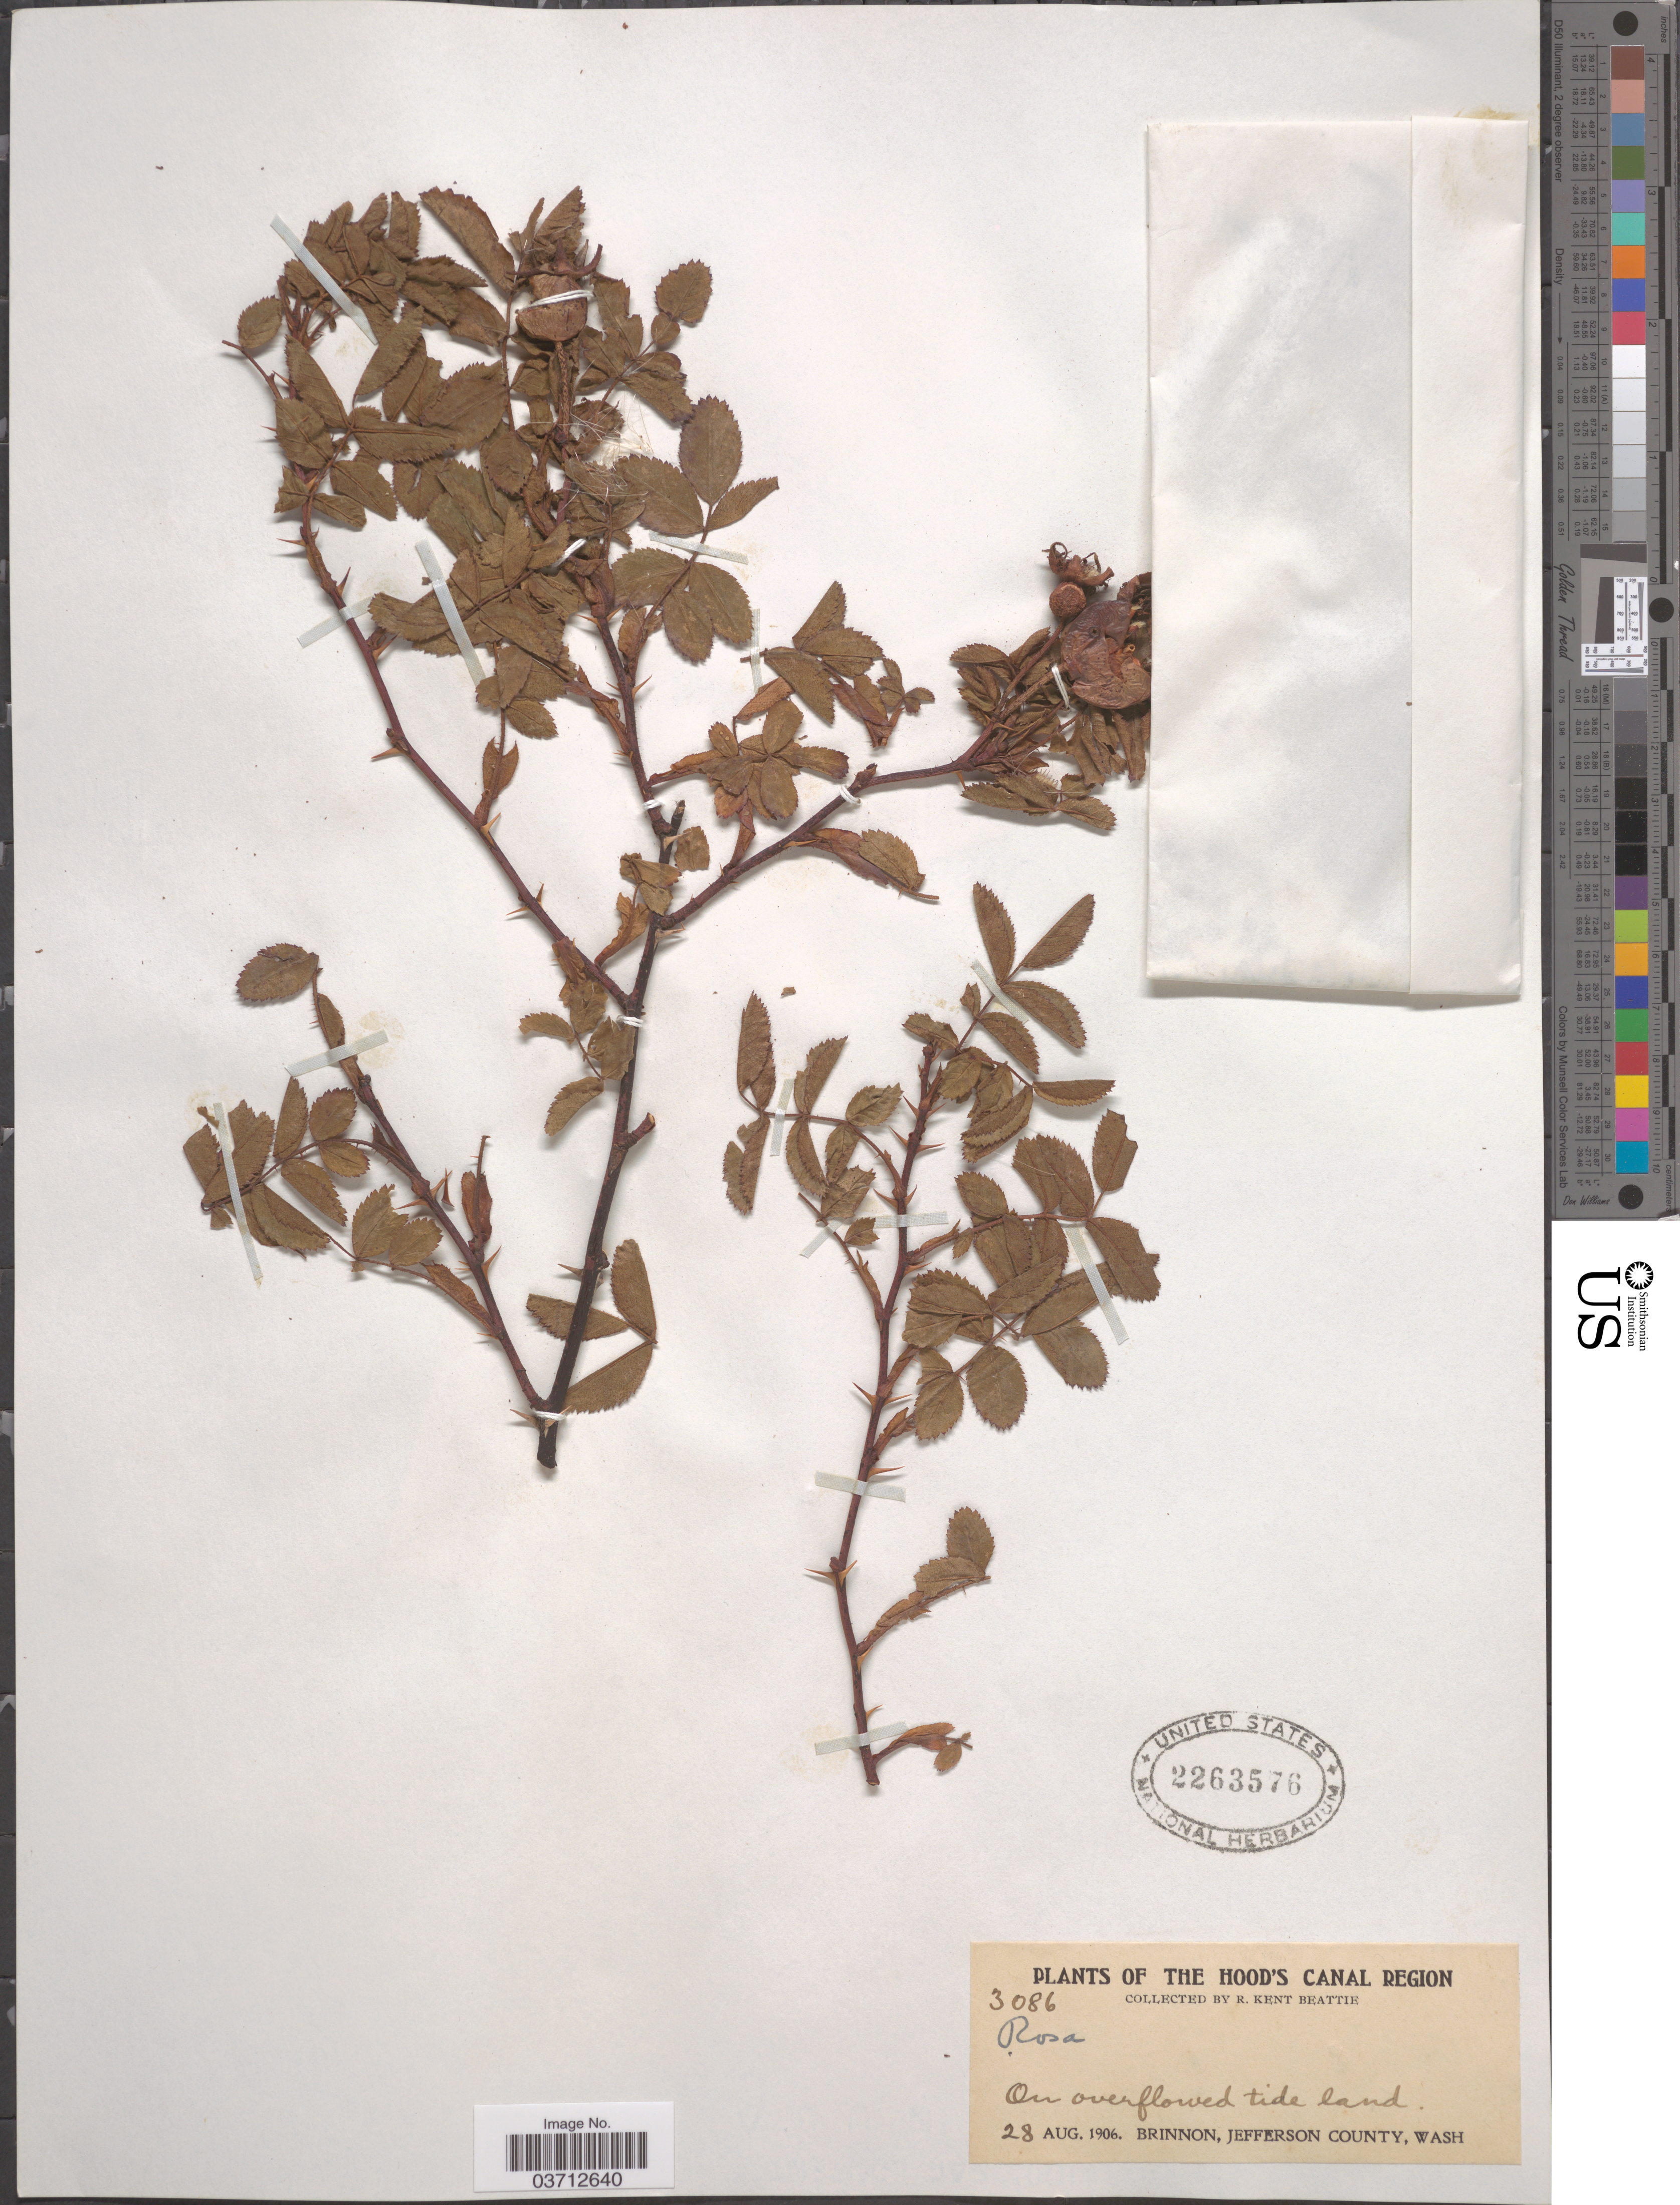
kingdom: Plantae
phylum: Tracheophyta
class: Magnoliopsida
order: Rosales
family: Rosaceae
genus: Rosa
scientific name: Rosa sp.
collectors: R. K. Beattie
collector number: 3086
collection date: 1906-08-28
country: United States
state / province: Washington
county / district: Jefferson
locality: The Hood's Canal Region. Brinnon, Jefferson County.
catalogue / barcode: US 2263576